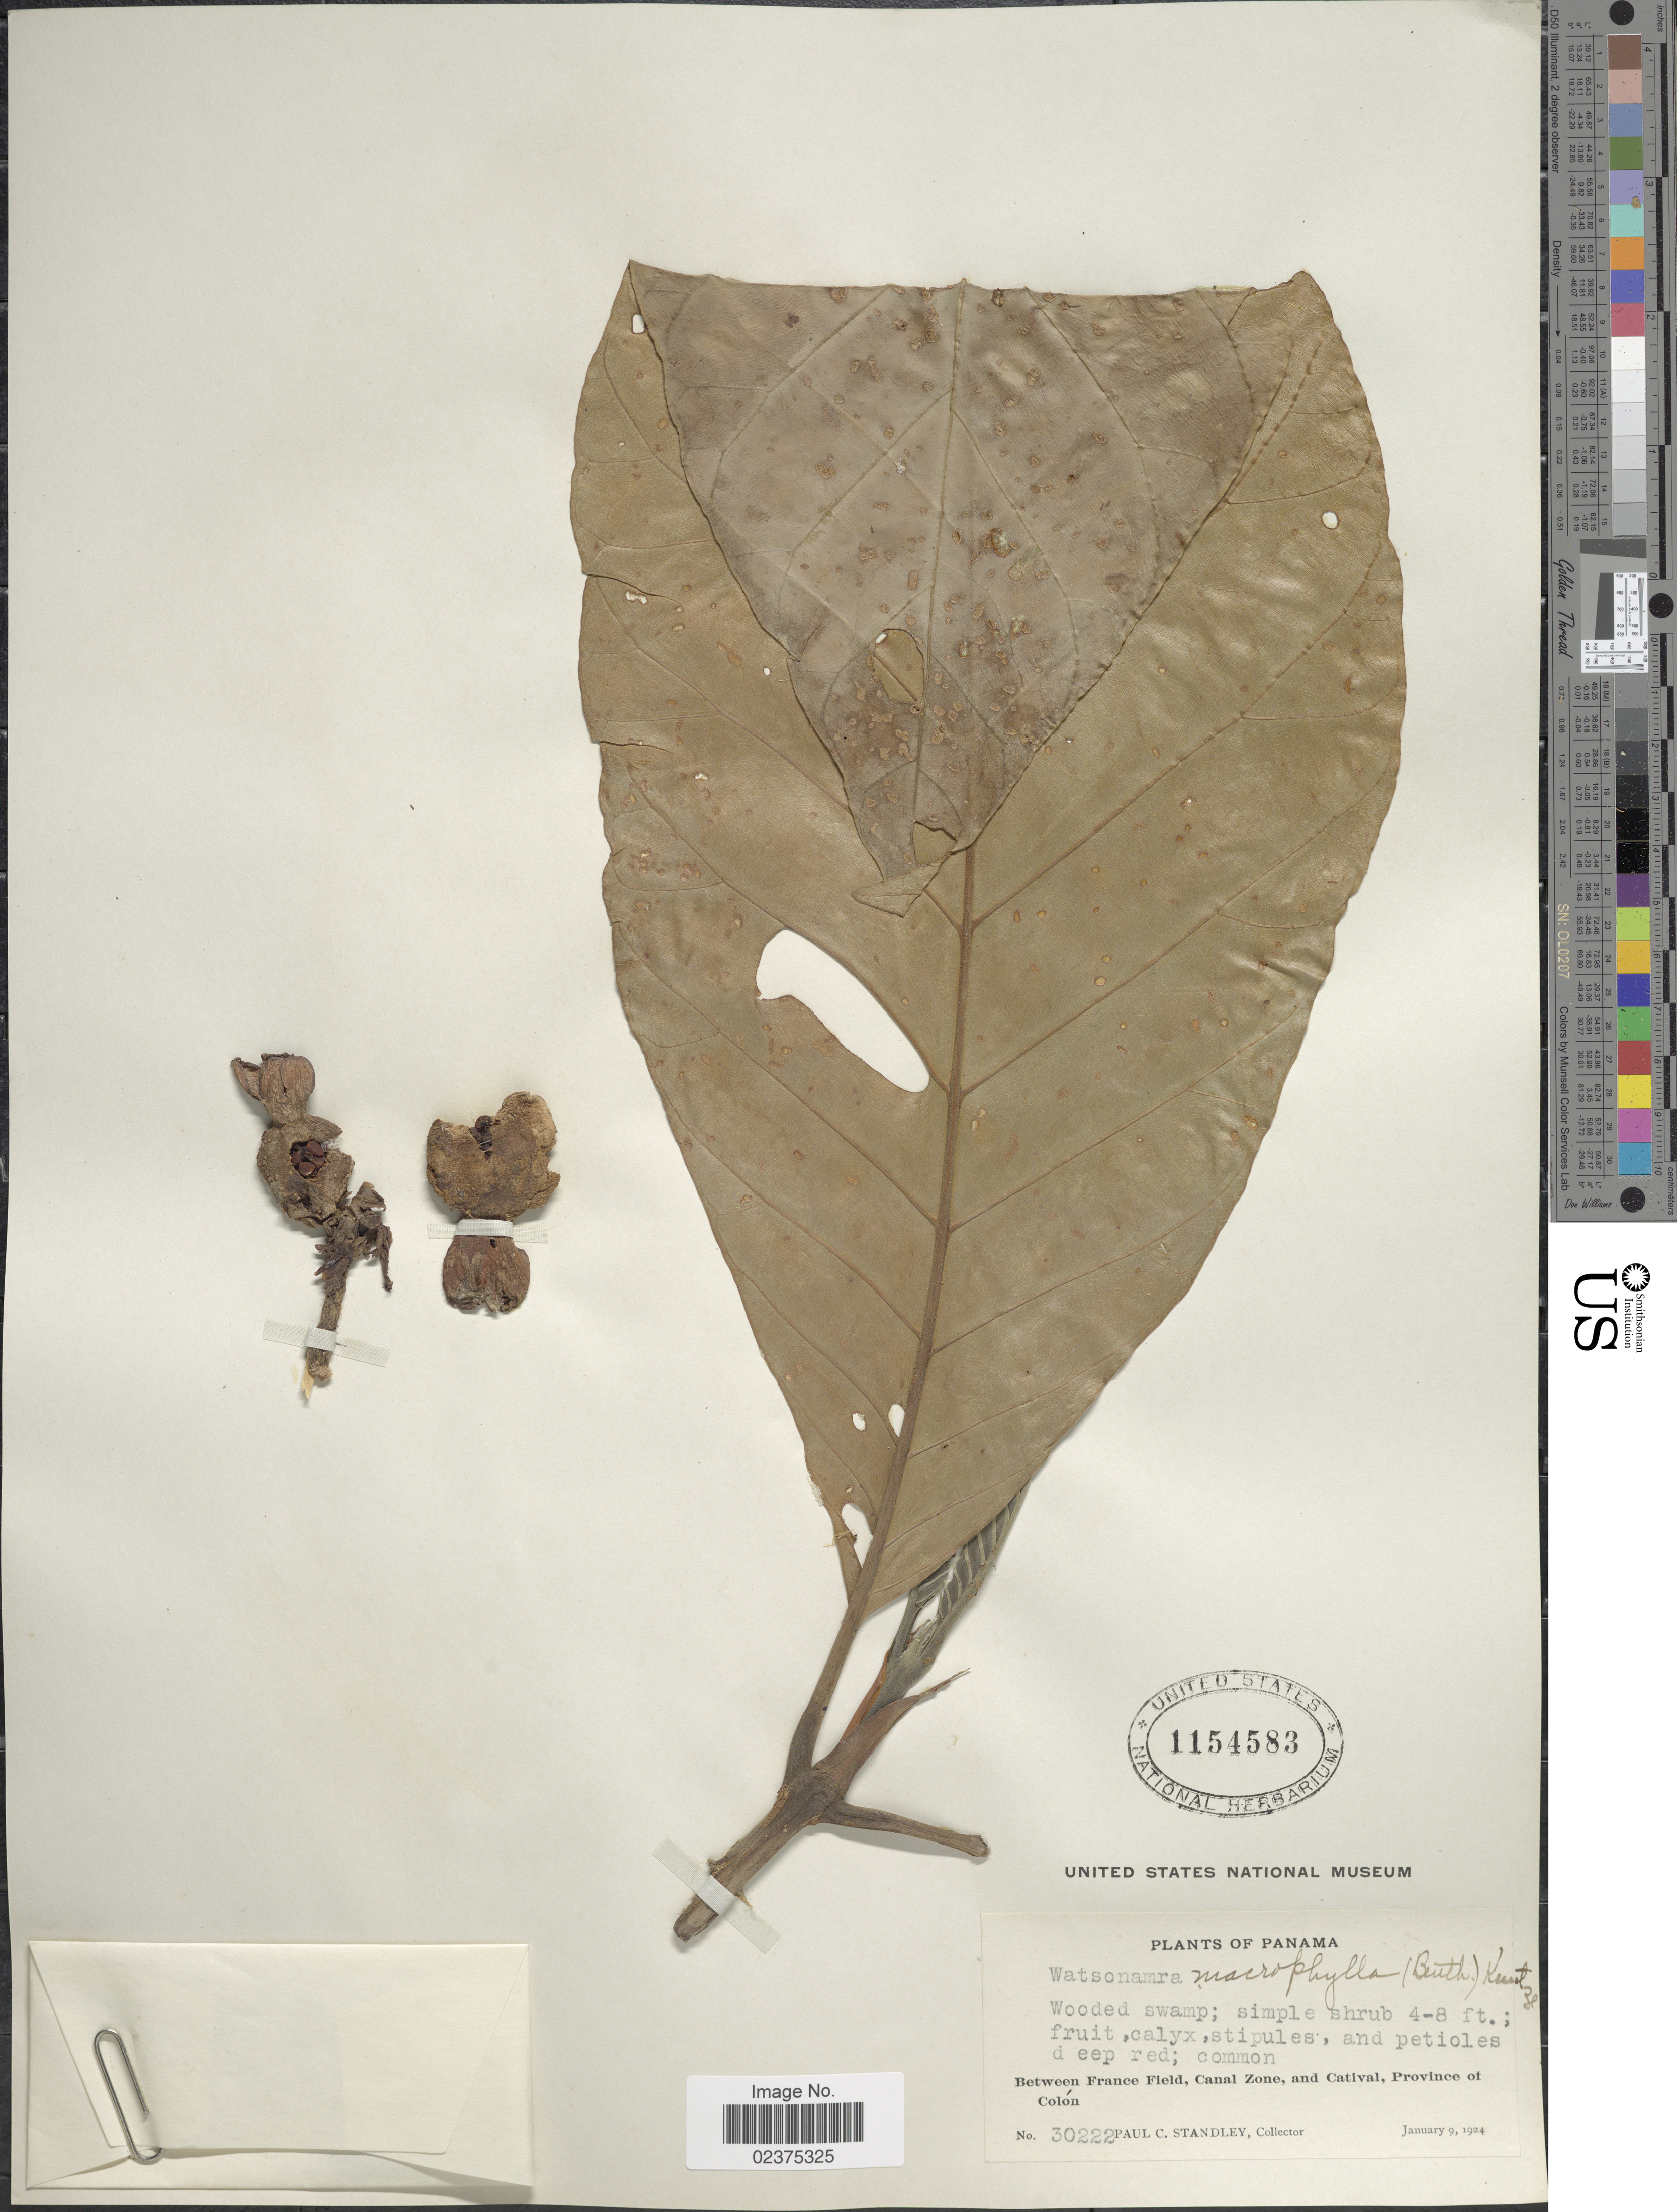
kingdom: Plantae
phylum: Tracheophyta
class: Magnoliopsida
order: Gentianales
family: Rubiaceae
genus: Pentagonia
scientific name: Pentagonia macrophylla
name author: Benth.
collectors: P. C. Standley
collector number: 30222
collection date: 1924-01-09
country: Panama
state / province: Colón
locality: Wooded swamp; Between France Field, Canal Zone, and Catival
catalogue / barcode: US 1154583